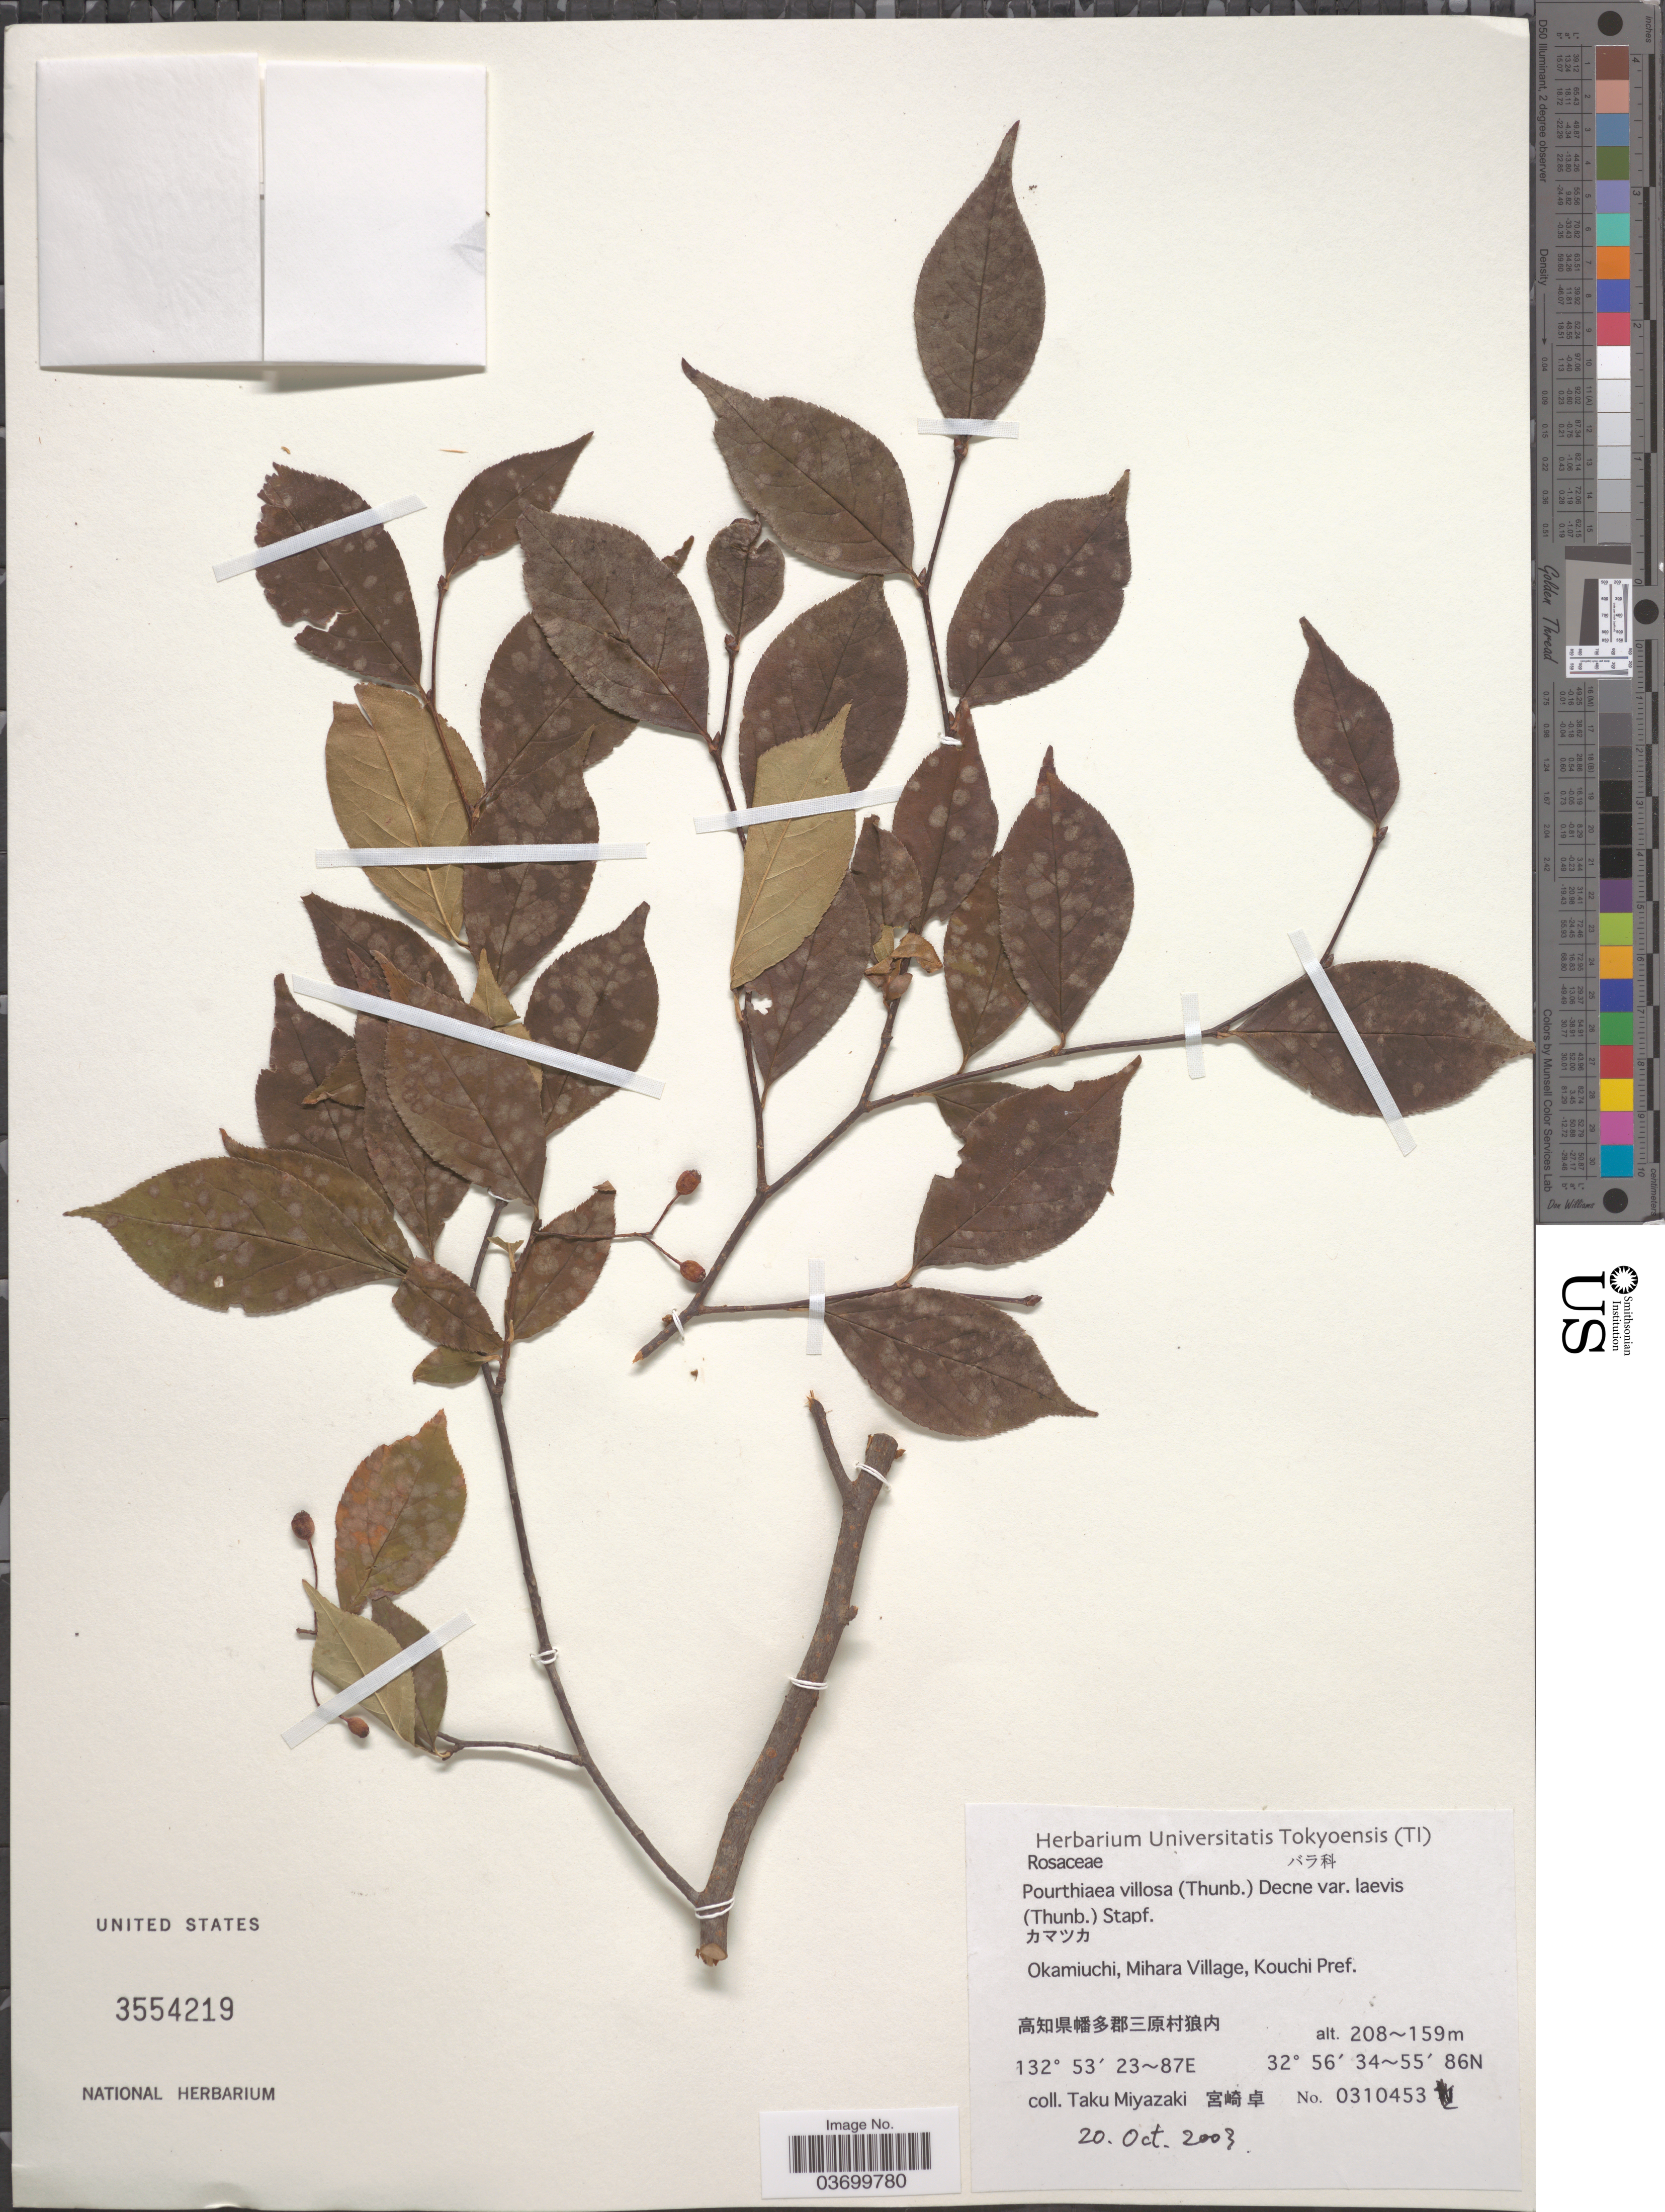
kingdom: Plantae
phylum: Tracheophyta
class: Magnoliopsida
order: Rosales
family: Rosaceae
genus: Pourthiaea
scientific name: Pourthiaea villosa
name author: Decne.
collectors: T. Miyazaki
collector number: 0310453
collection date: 2003-10-20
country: Japan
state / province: Koti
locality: Okamiuchi, Mihara Village, Kouchi Pref. X.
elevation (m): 159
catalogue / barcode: US 3554219